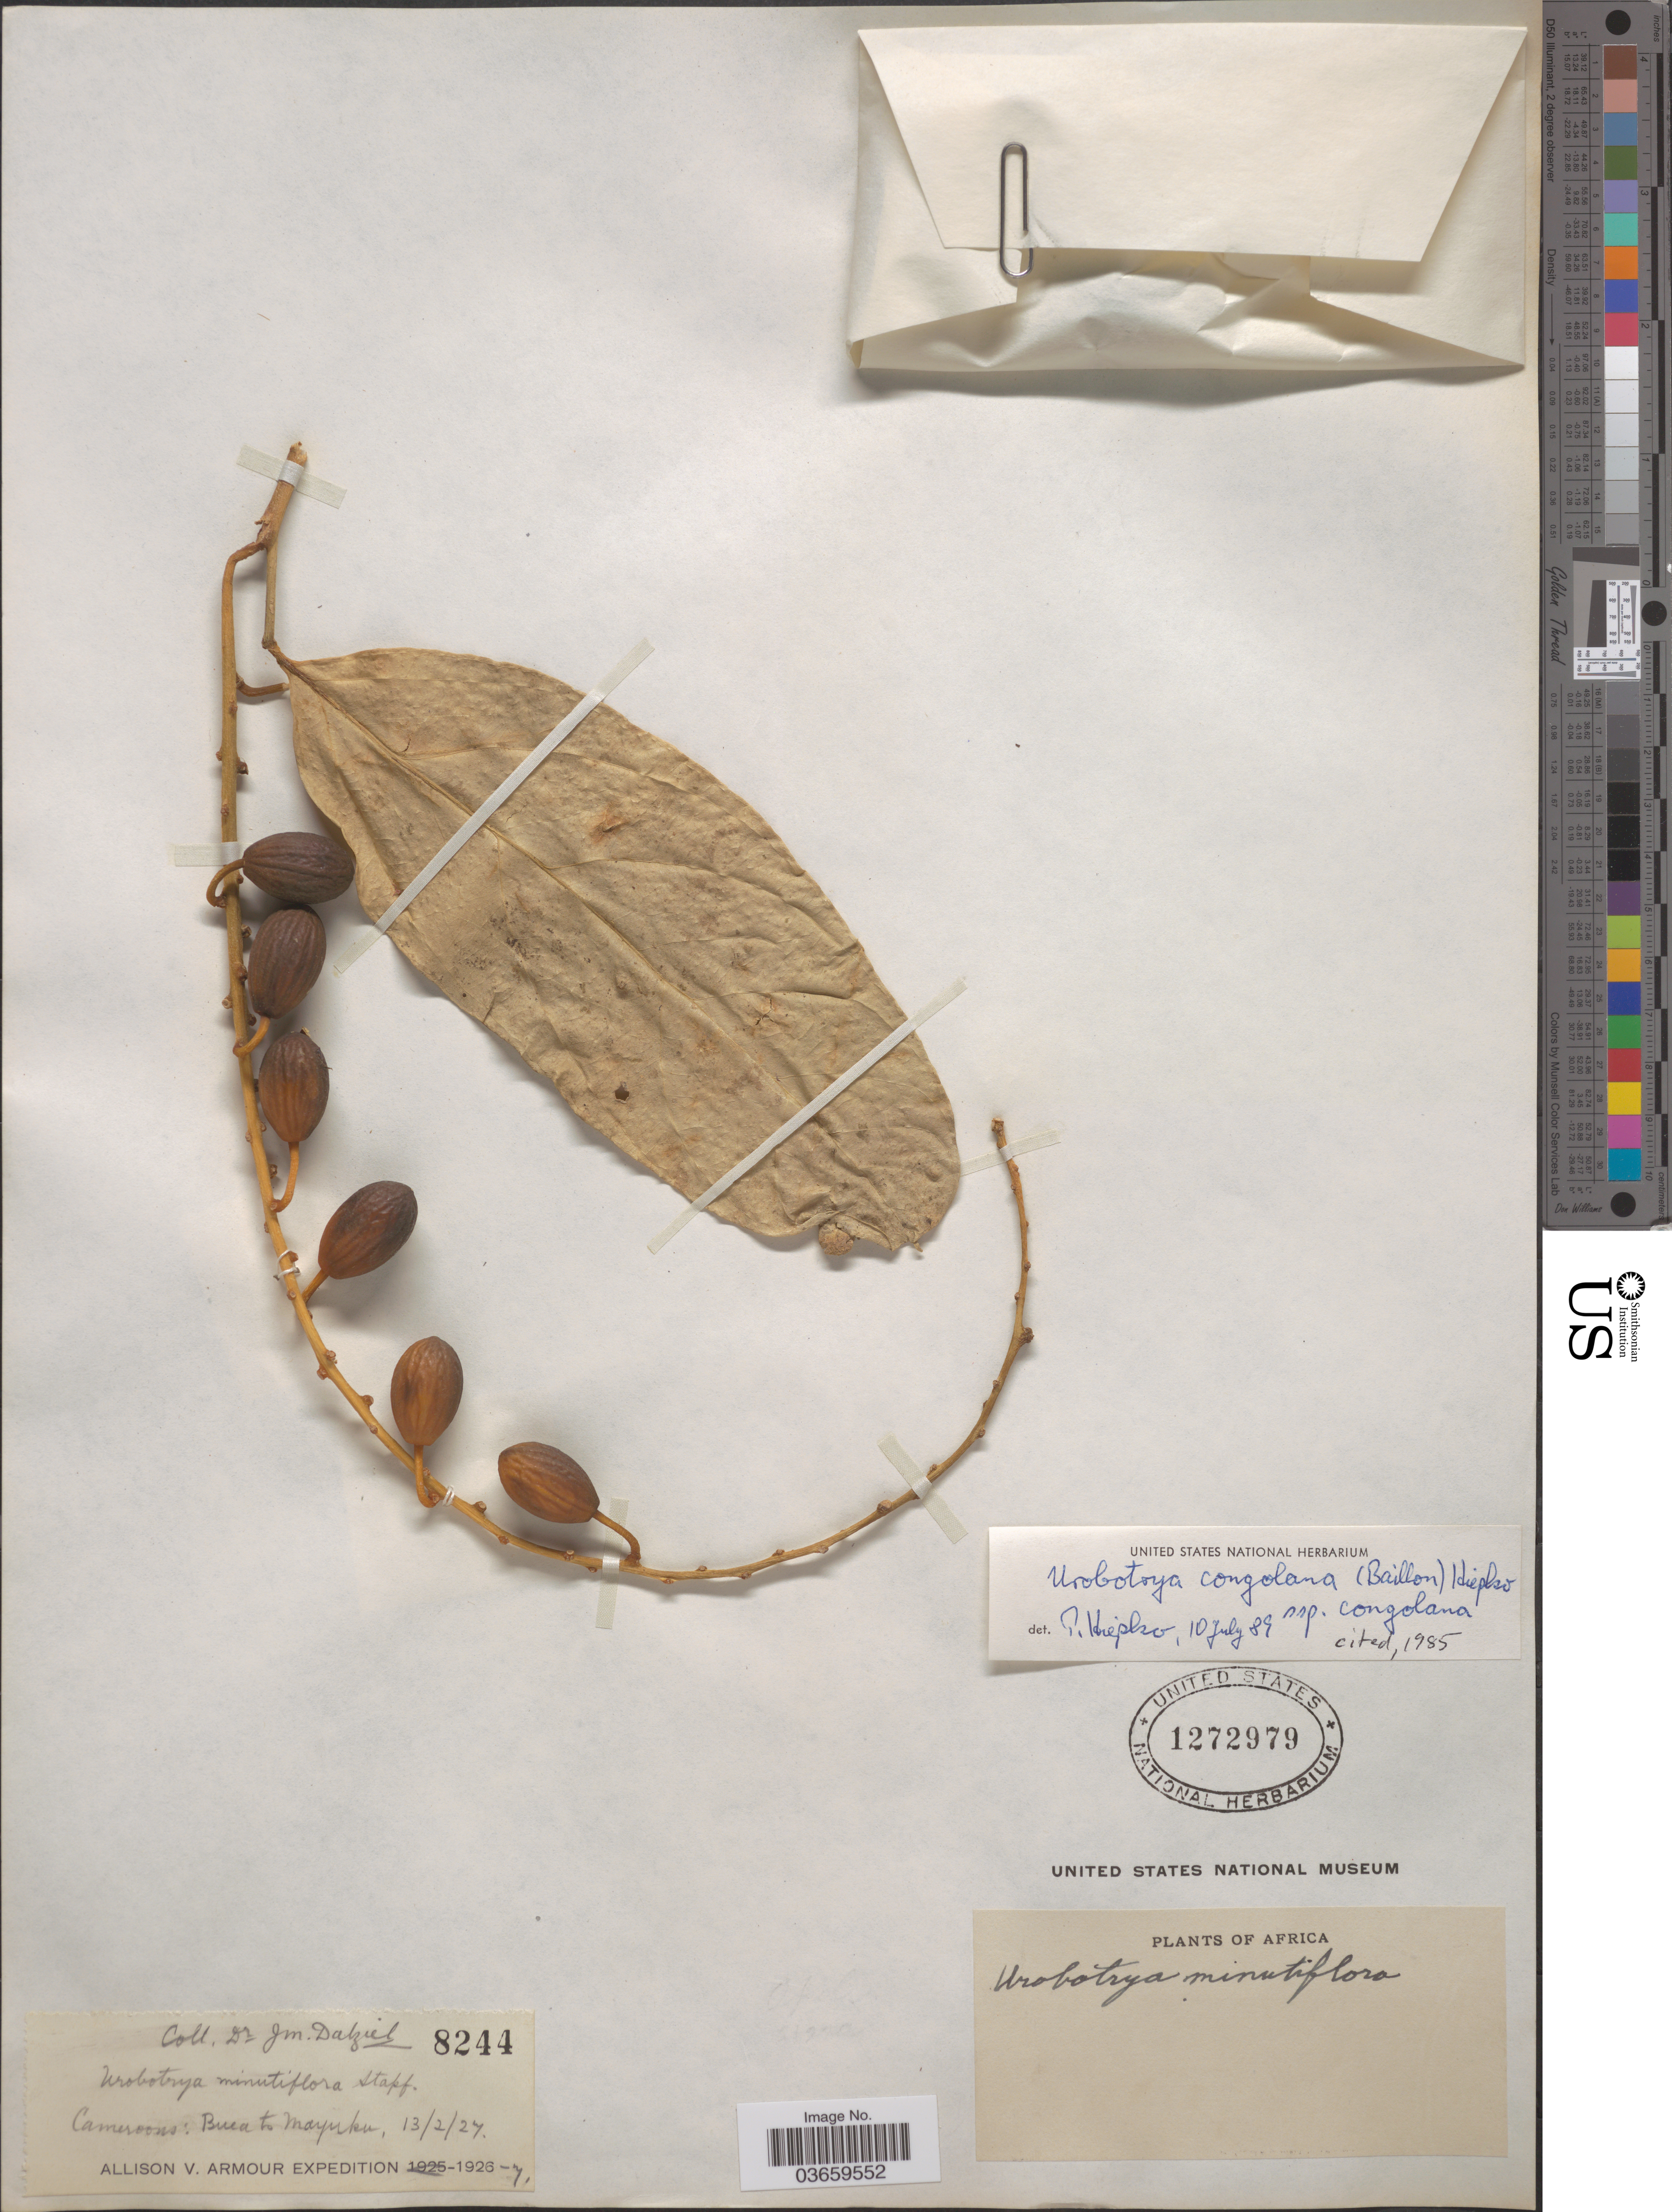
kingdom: Plantae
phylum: Tracheophyta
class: Magnoliopsida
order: Santalales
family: Opiliaceae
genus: Urobotrya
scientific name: Urobotrya congolana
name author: (Baill.) Hiepko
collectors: J. Dalziel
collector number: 8244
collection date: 1927-02-13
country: Cameroon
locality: Buea to Mayuku.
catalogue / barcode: US 1272979